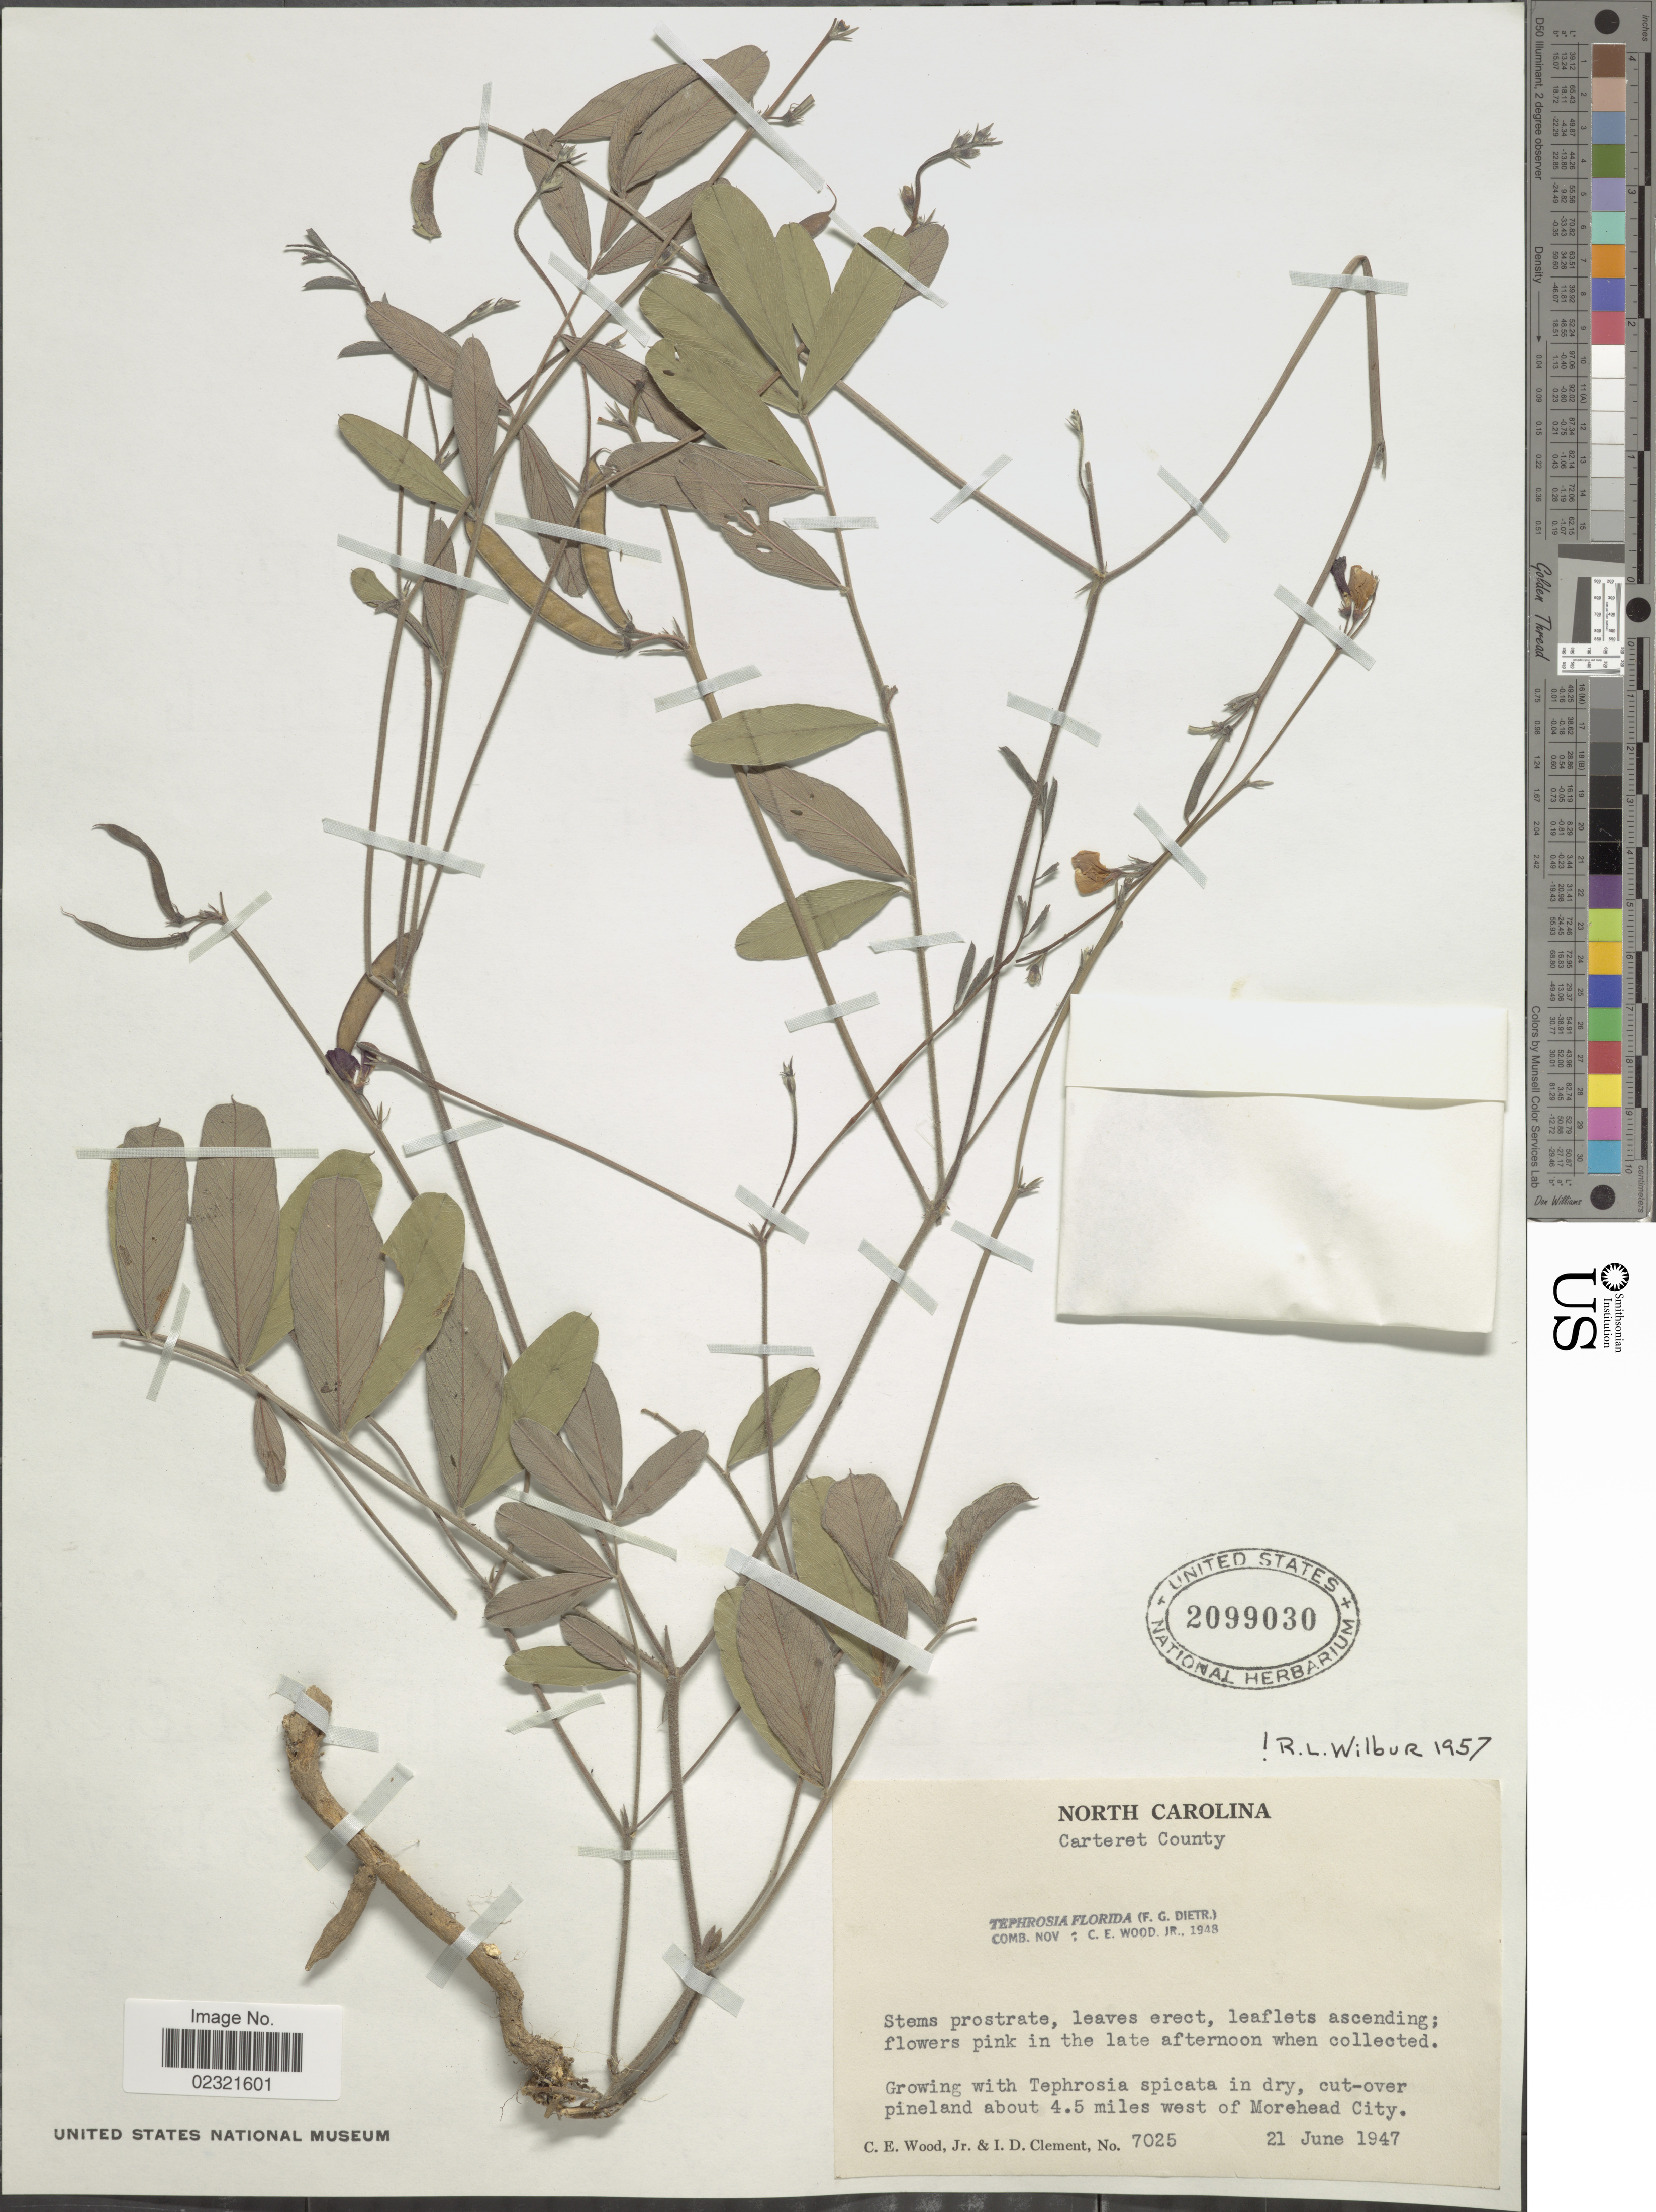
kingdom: Plantae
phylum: Tracheophyta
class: Magnoliopsida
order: Fabales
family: Fabaceae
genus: Tephrosia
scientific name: Tephrosia florida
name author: (Dietr.) C.E. Wood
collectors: C. Wood & I. Clement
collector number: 7025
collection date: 1947-06-21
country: United States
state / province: North Carolina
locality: Carteret County. About 4.5 miles west of Morehead City.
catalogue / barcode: US 2099030